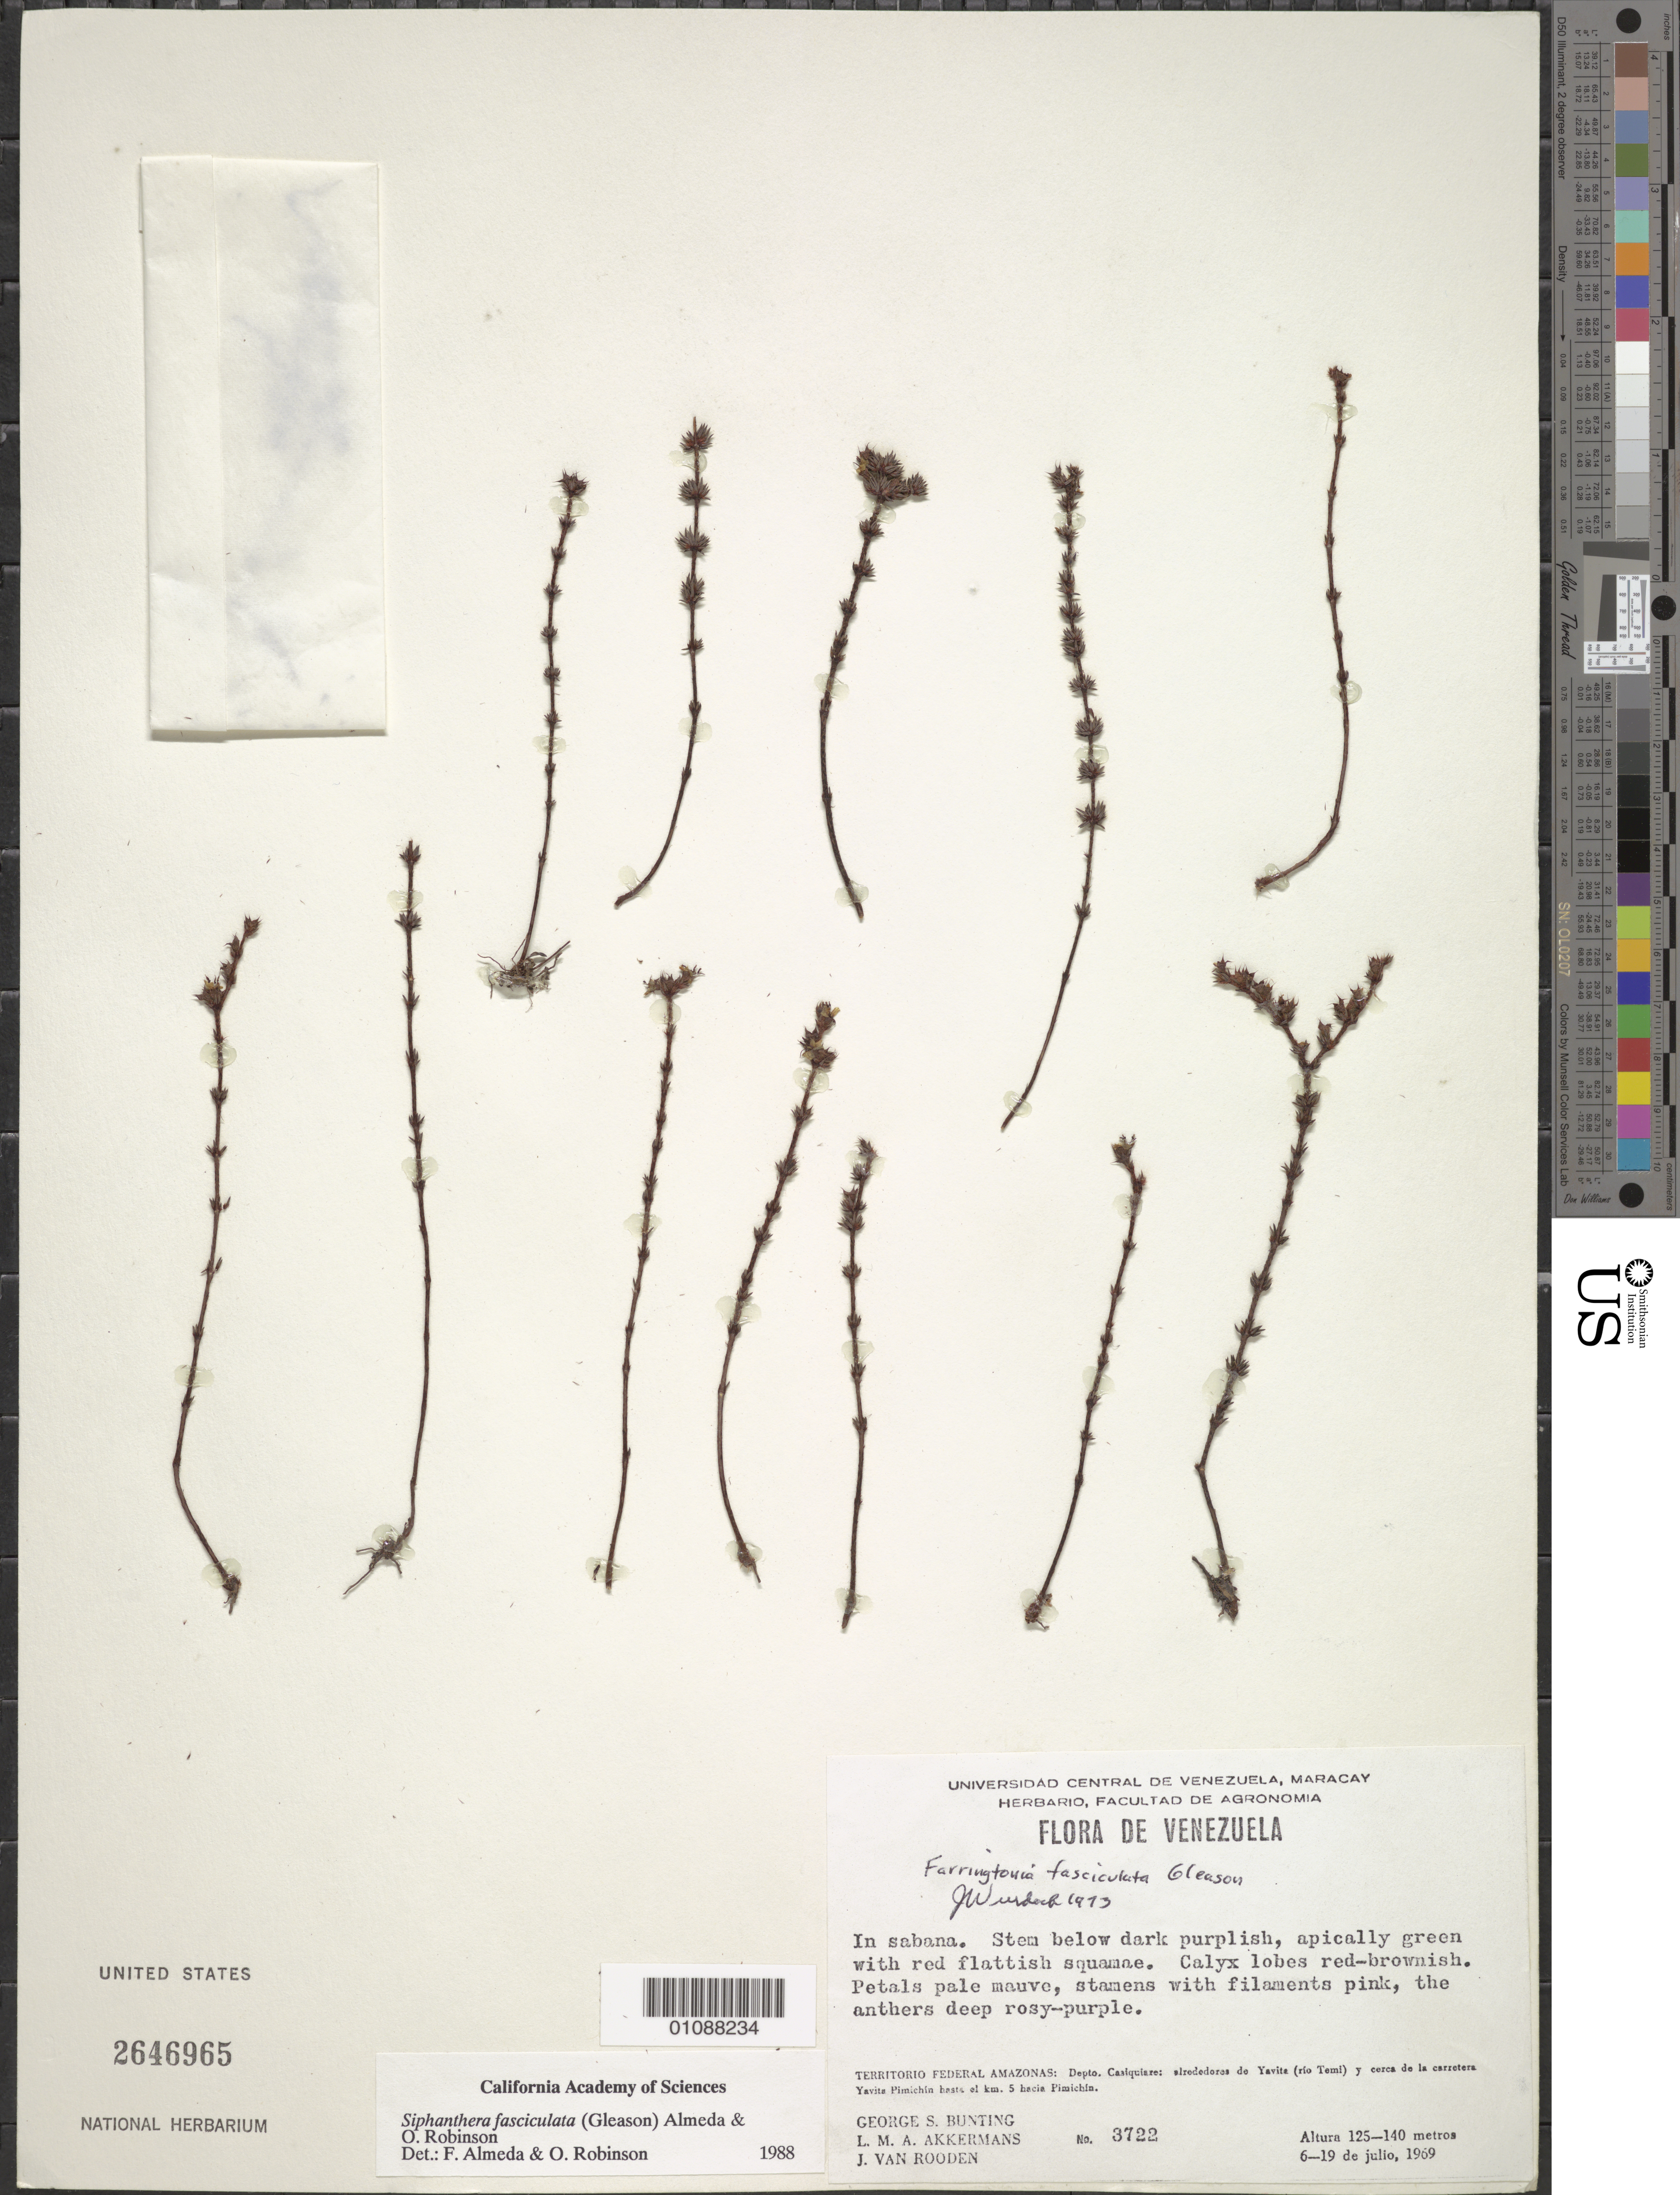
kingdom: Plantae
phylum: Tracheophyta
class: Magnoliopsida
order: Myrtales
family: Melastomataceae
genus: Siphanthera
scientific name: Siphanthera fasciculata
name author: (Gleason) Almeda & O.R. Rob.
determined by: Almeda, F.; Robinson, O. R.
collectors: G. S. Bunting, L. M. Akkermans & J. Van Rooden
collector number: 3722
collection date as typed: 6-Jul-69 to 19-Jul-69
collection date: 1969-07-06/1969-07-19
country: Venezuela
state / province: Amazonas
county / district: Maroa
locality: Yavita (Río Temi), y cerca de la carretera Yavita Pimichin hasta el km 5 hacia Pimichin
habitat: Sabana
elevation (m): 125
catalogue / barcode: US 2646965